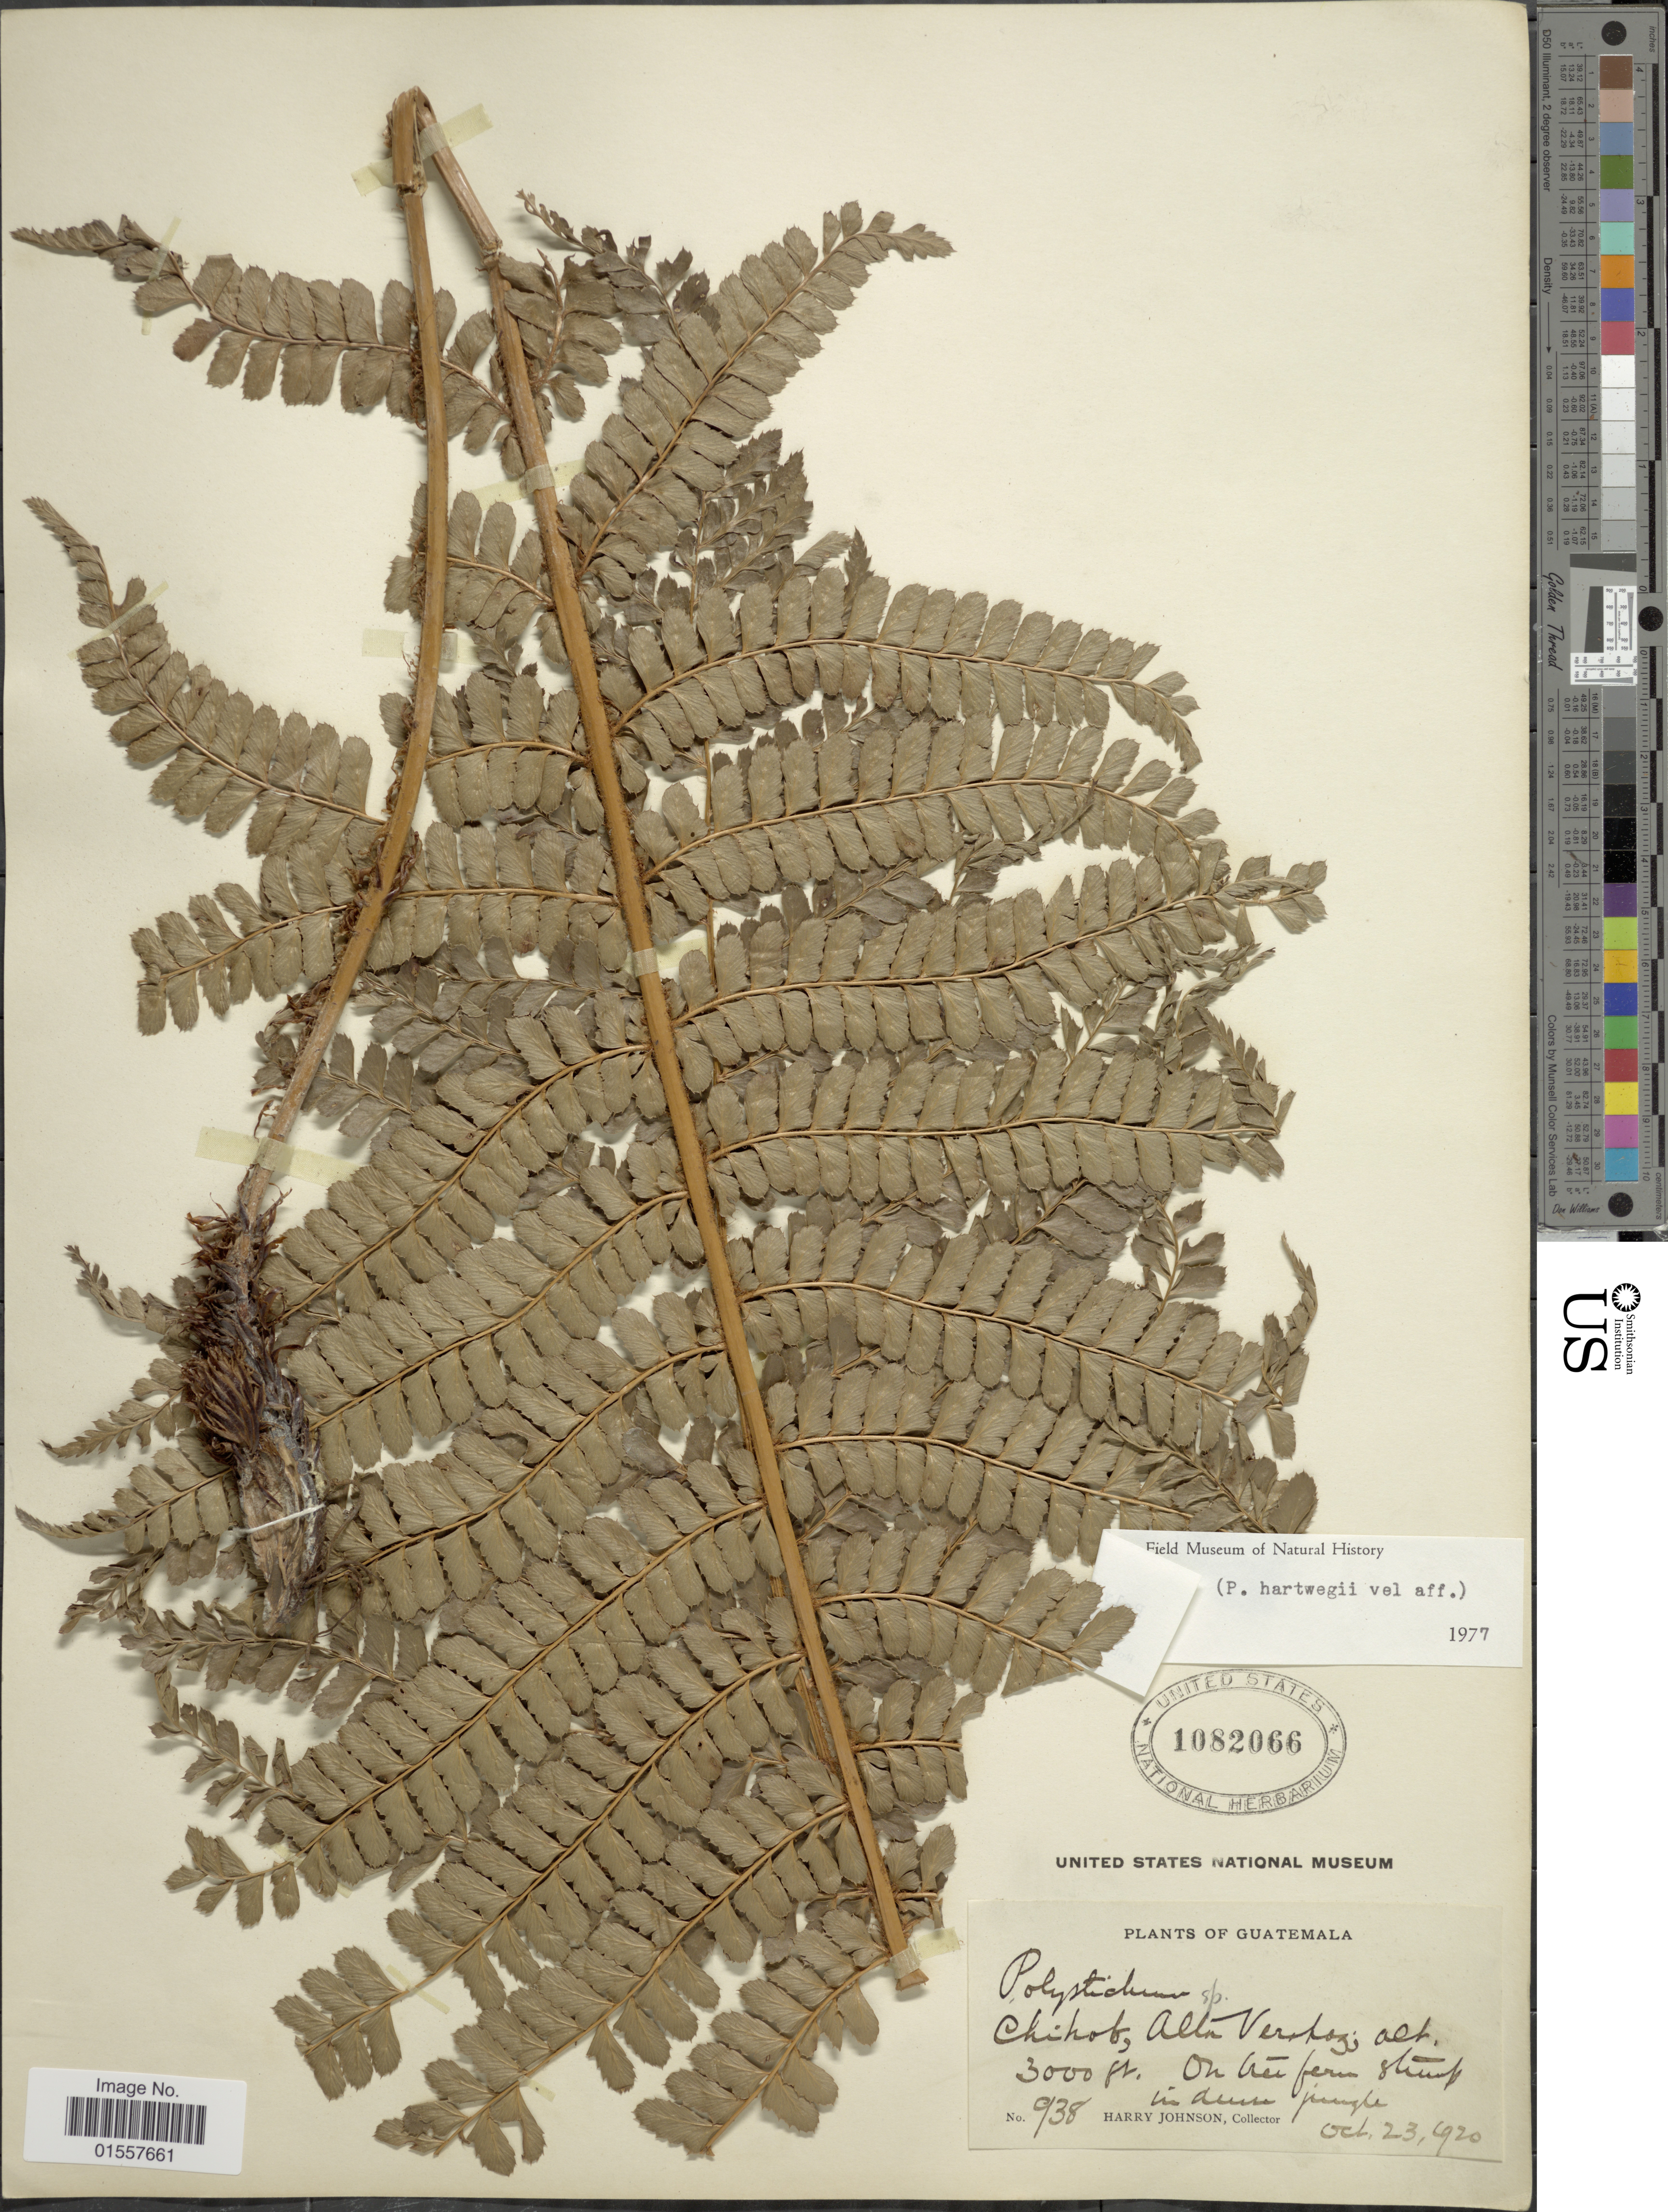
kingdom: Plantae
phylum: Tracheophyta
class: Polypodiopsida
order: Polypodiales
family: Dryopteridaceae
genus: Polystichum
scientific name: Polystichum hartwegii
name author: (Klotzsch) Hieron.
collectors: H. Johnson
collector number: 938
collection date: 1920-10-23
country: Guatemala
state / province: Alta Verapaz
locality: Chihob, Alta Verapaz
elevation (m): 914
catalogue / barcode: US 1082066